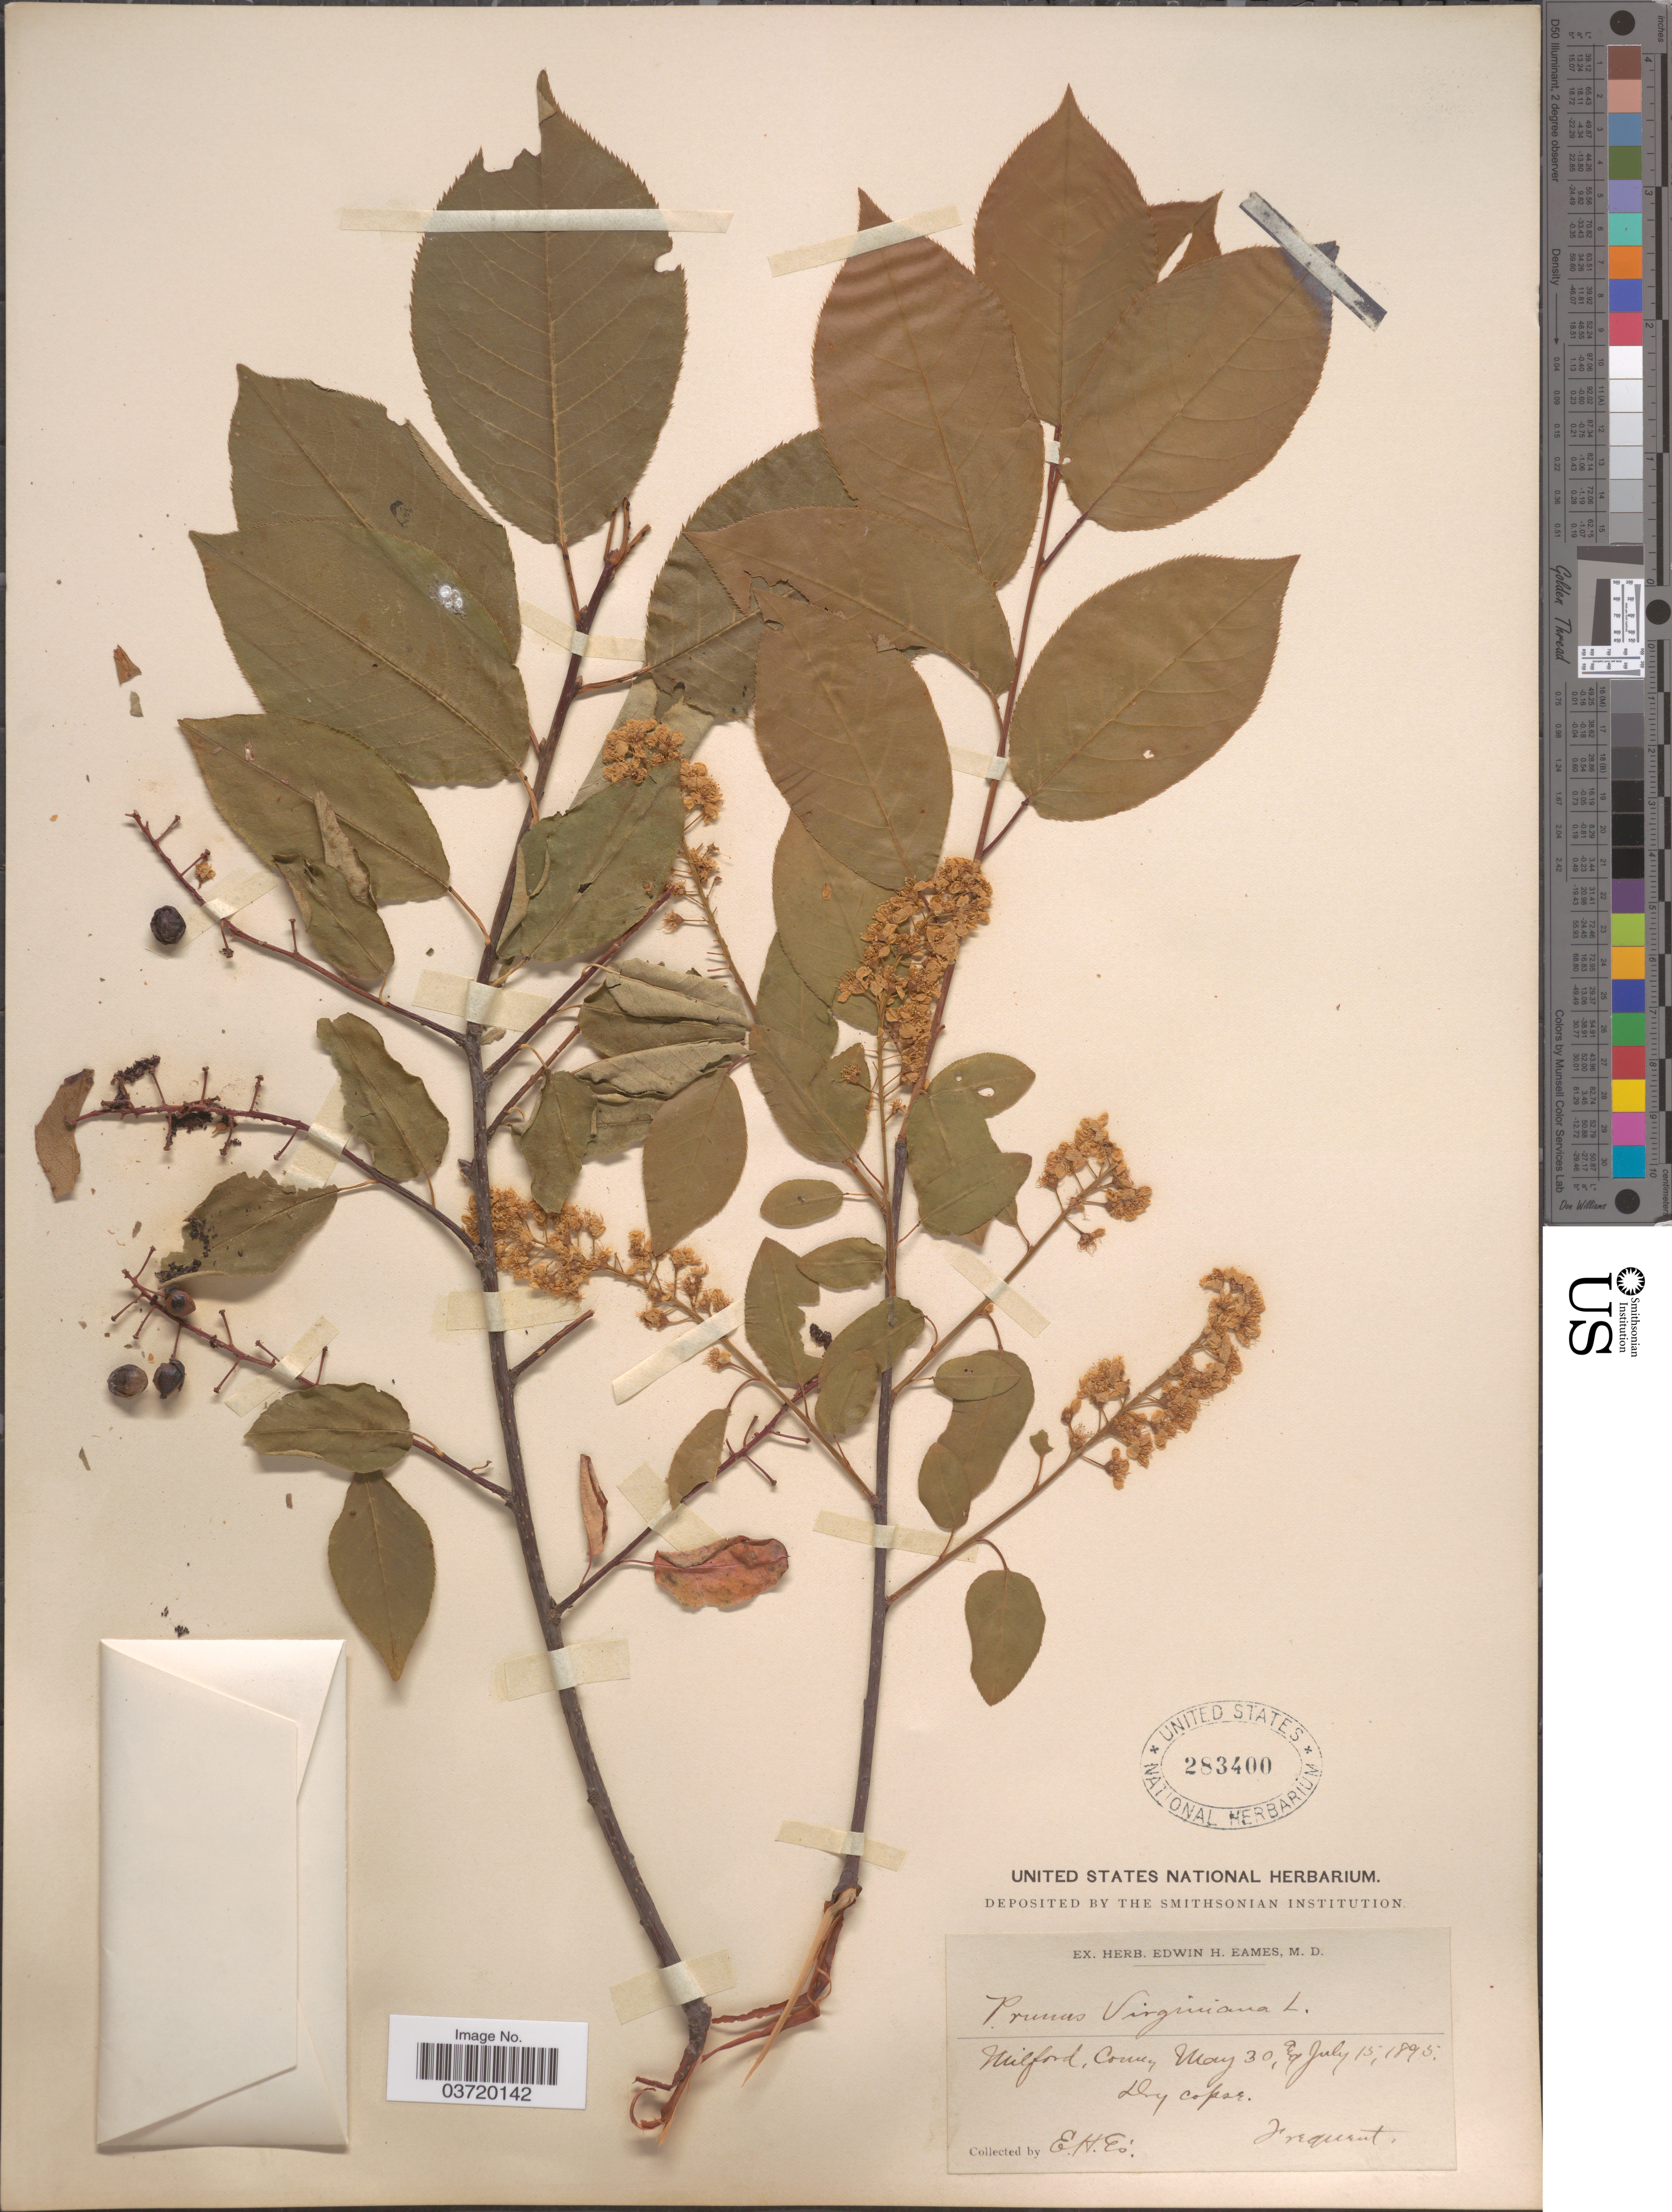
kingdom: Plantae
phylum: Tracheophyta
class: Magnoliopsida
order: Rosales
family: Rosaceae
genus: Prunus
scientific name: Prunus virginiana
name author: L.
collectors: E. H. Eames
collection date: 1895-05-30/1895-07-15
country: United States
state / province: Connecticut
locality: Milford.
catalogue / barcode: US 283400